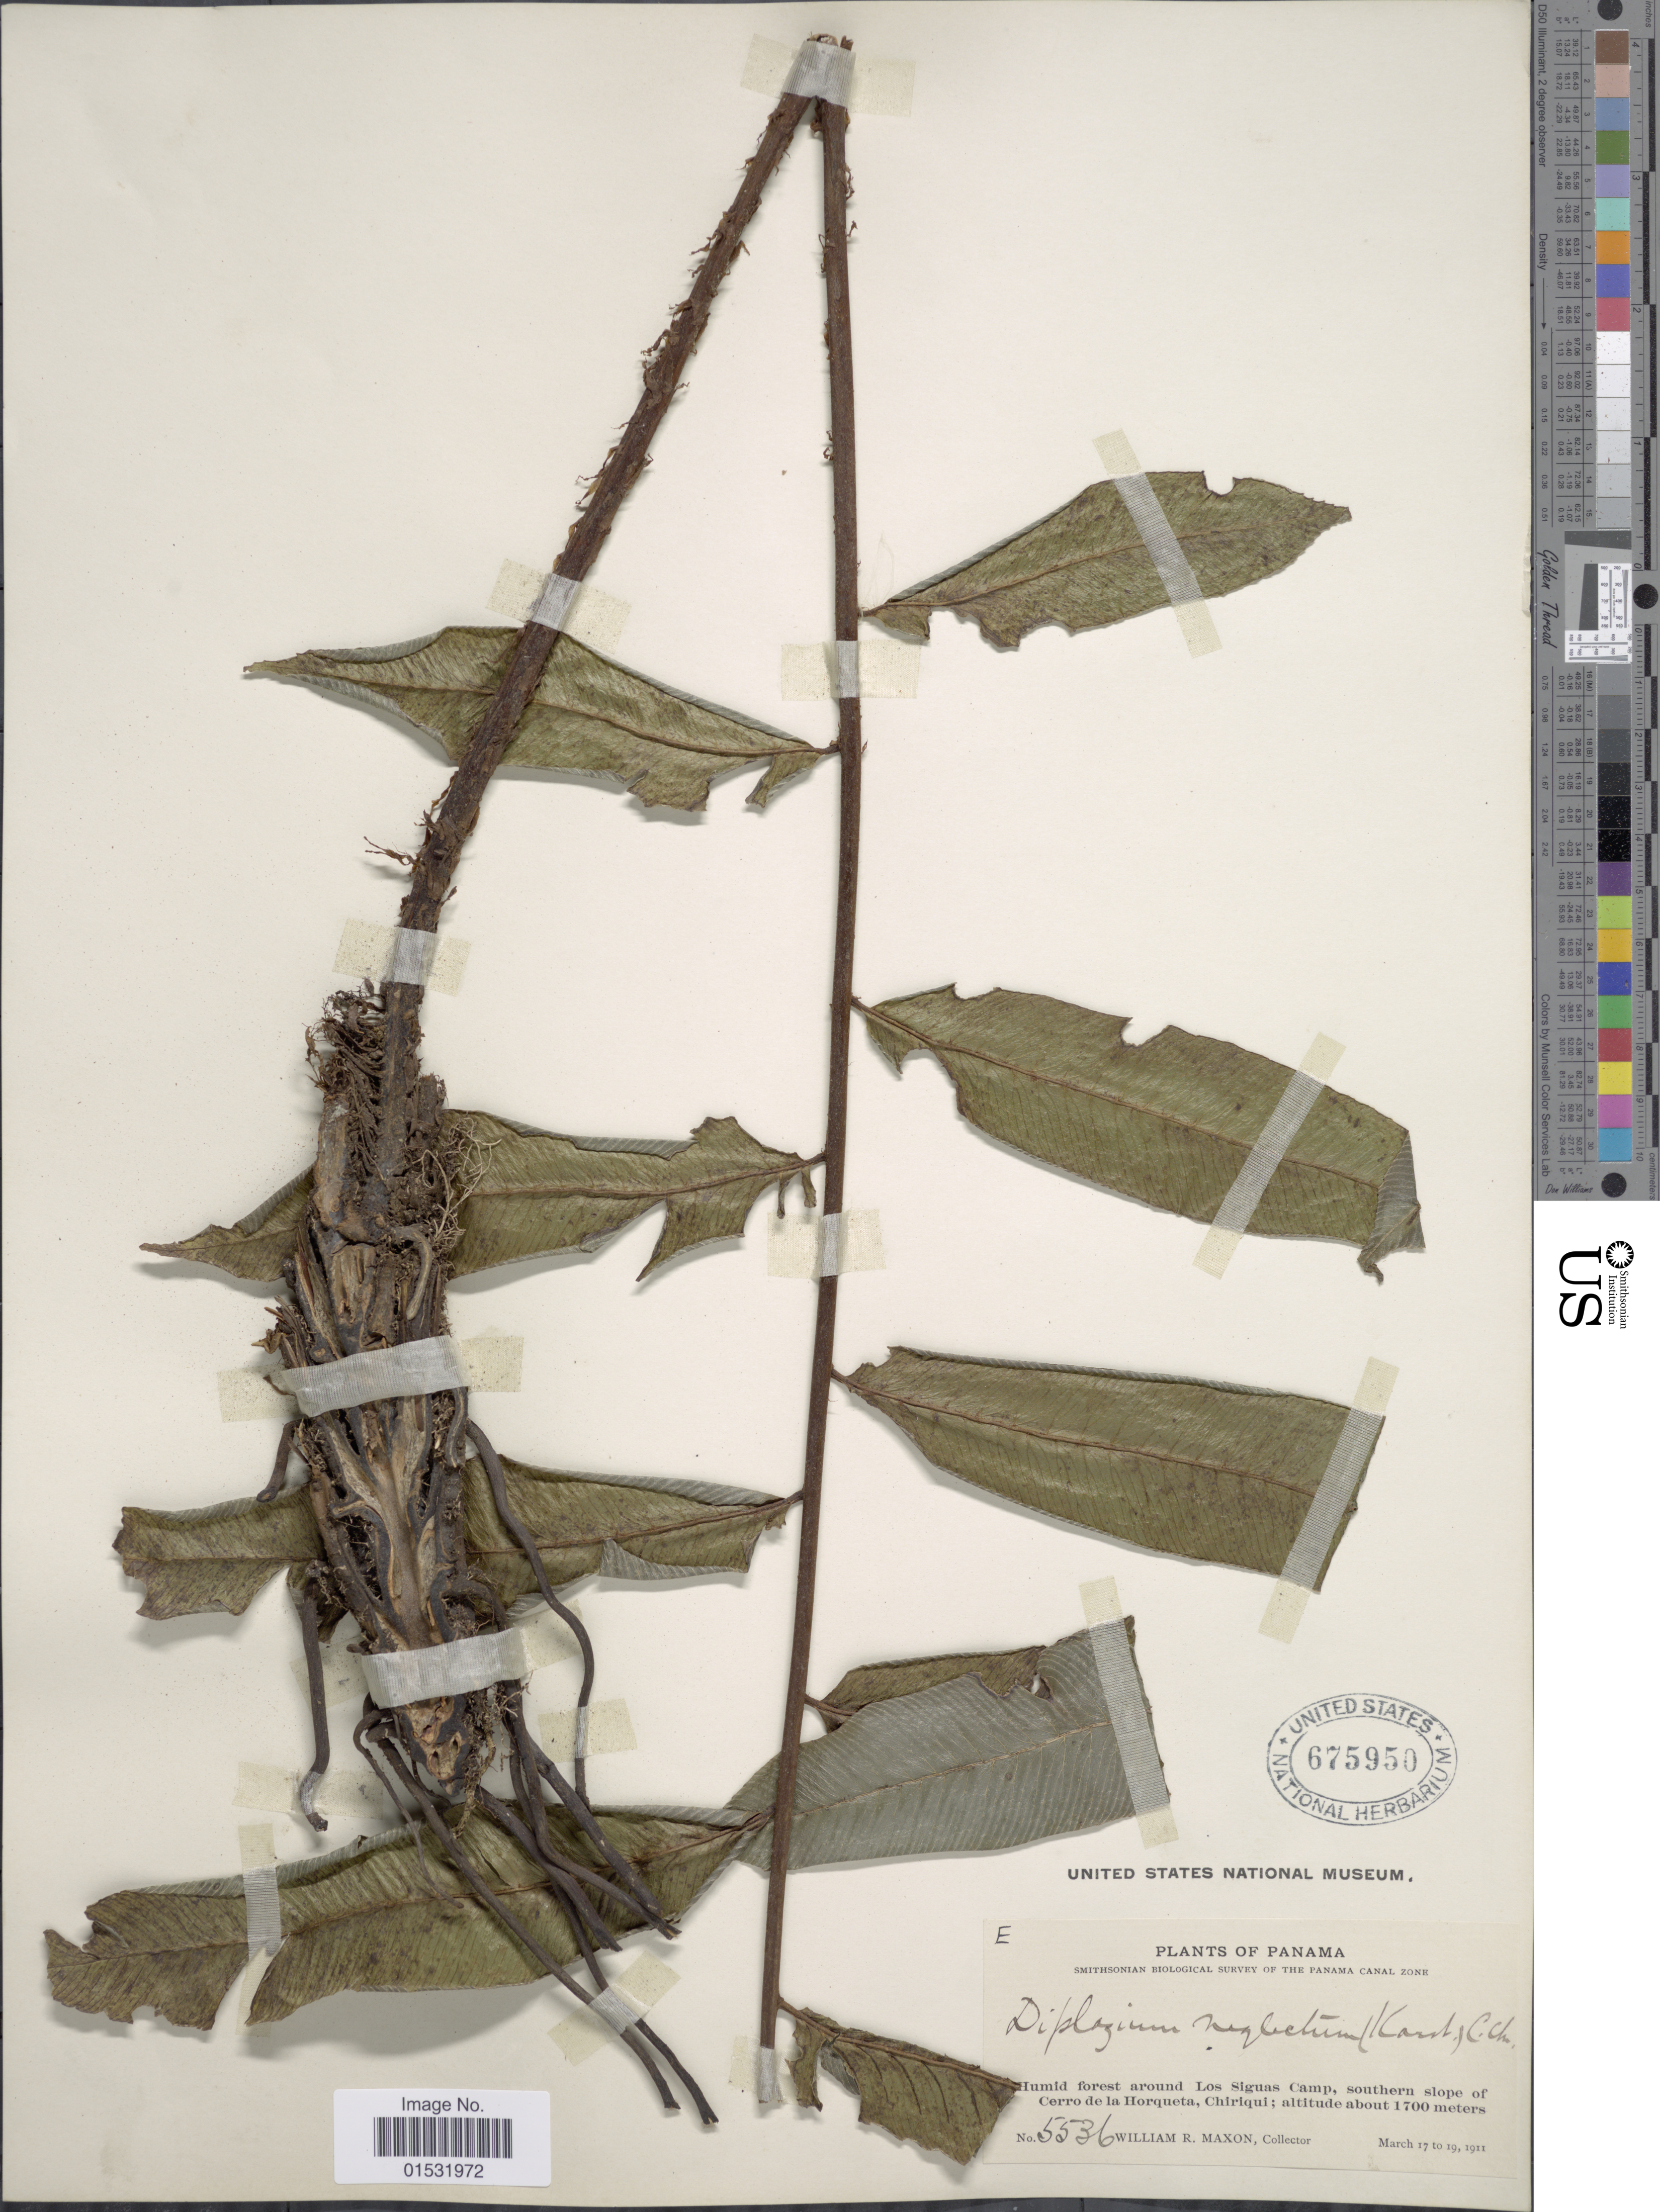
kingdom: Plantae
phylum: Tracheophyta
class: Polypodiopsida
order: Polypodiales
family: Athyriaceae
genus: Diplazium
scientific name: Diplazium obscurum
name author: Christ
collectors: W. R. Maxon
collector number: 5536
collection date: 1911-03-17/1911-03-19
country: Panama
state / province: Chiriqui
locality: Panama Canal Zone. Humid forest around Los Siguas Camp, southern slope of Cerro de la Horqueta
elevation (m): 1700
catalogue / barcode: US 675950